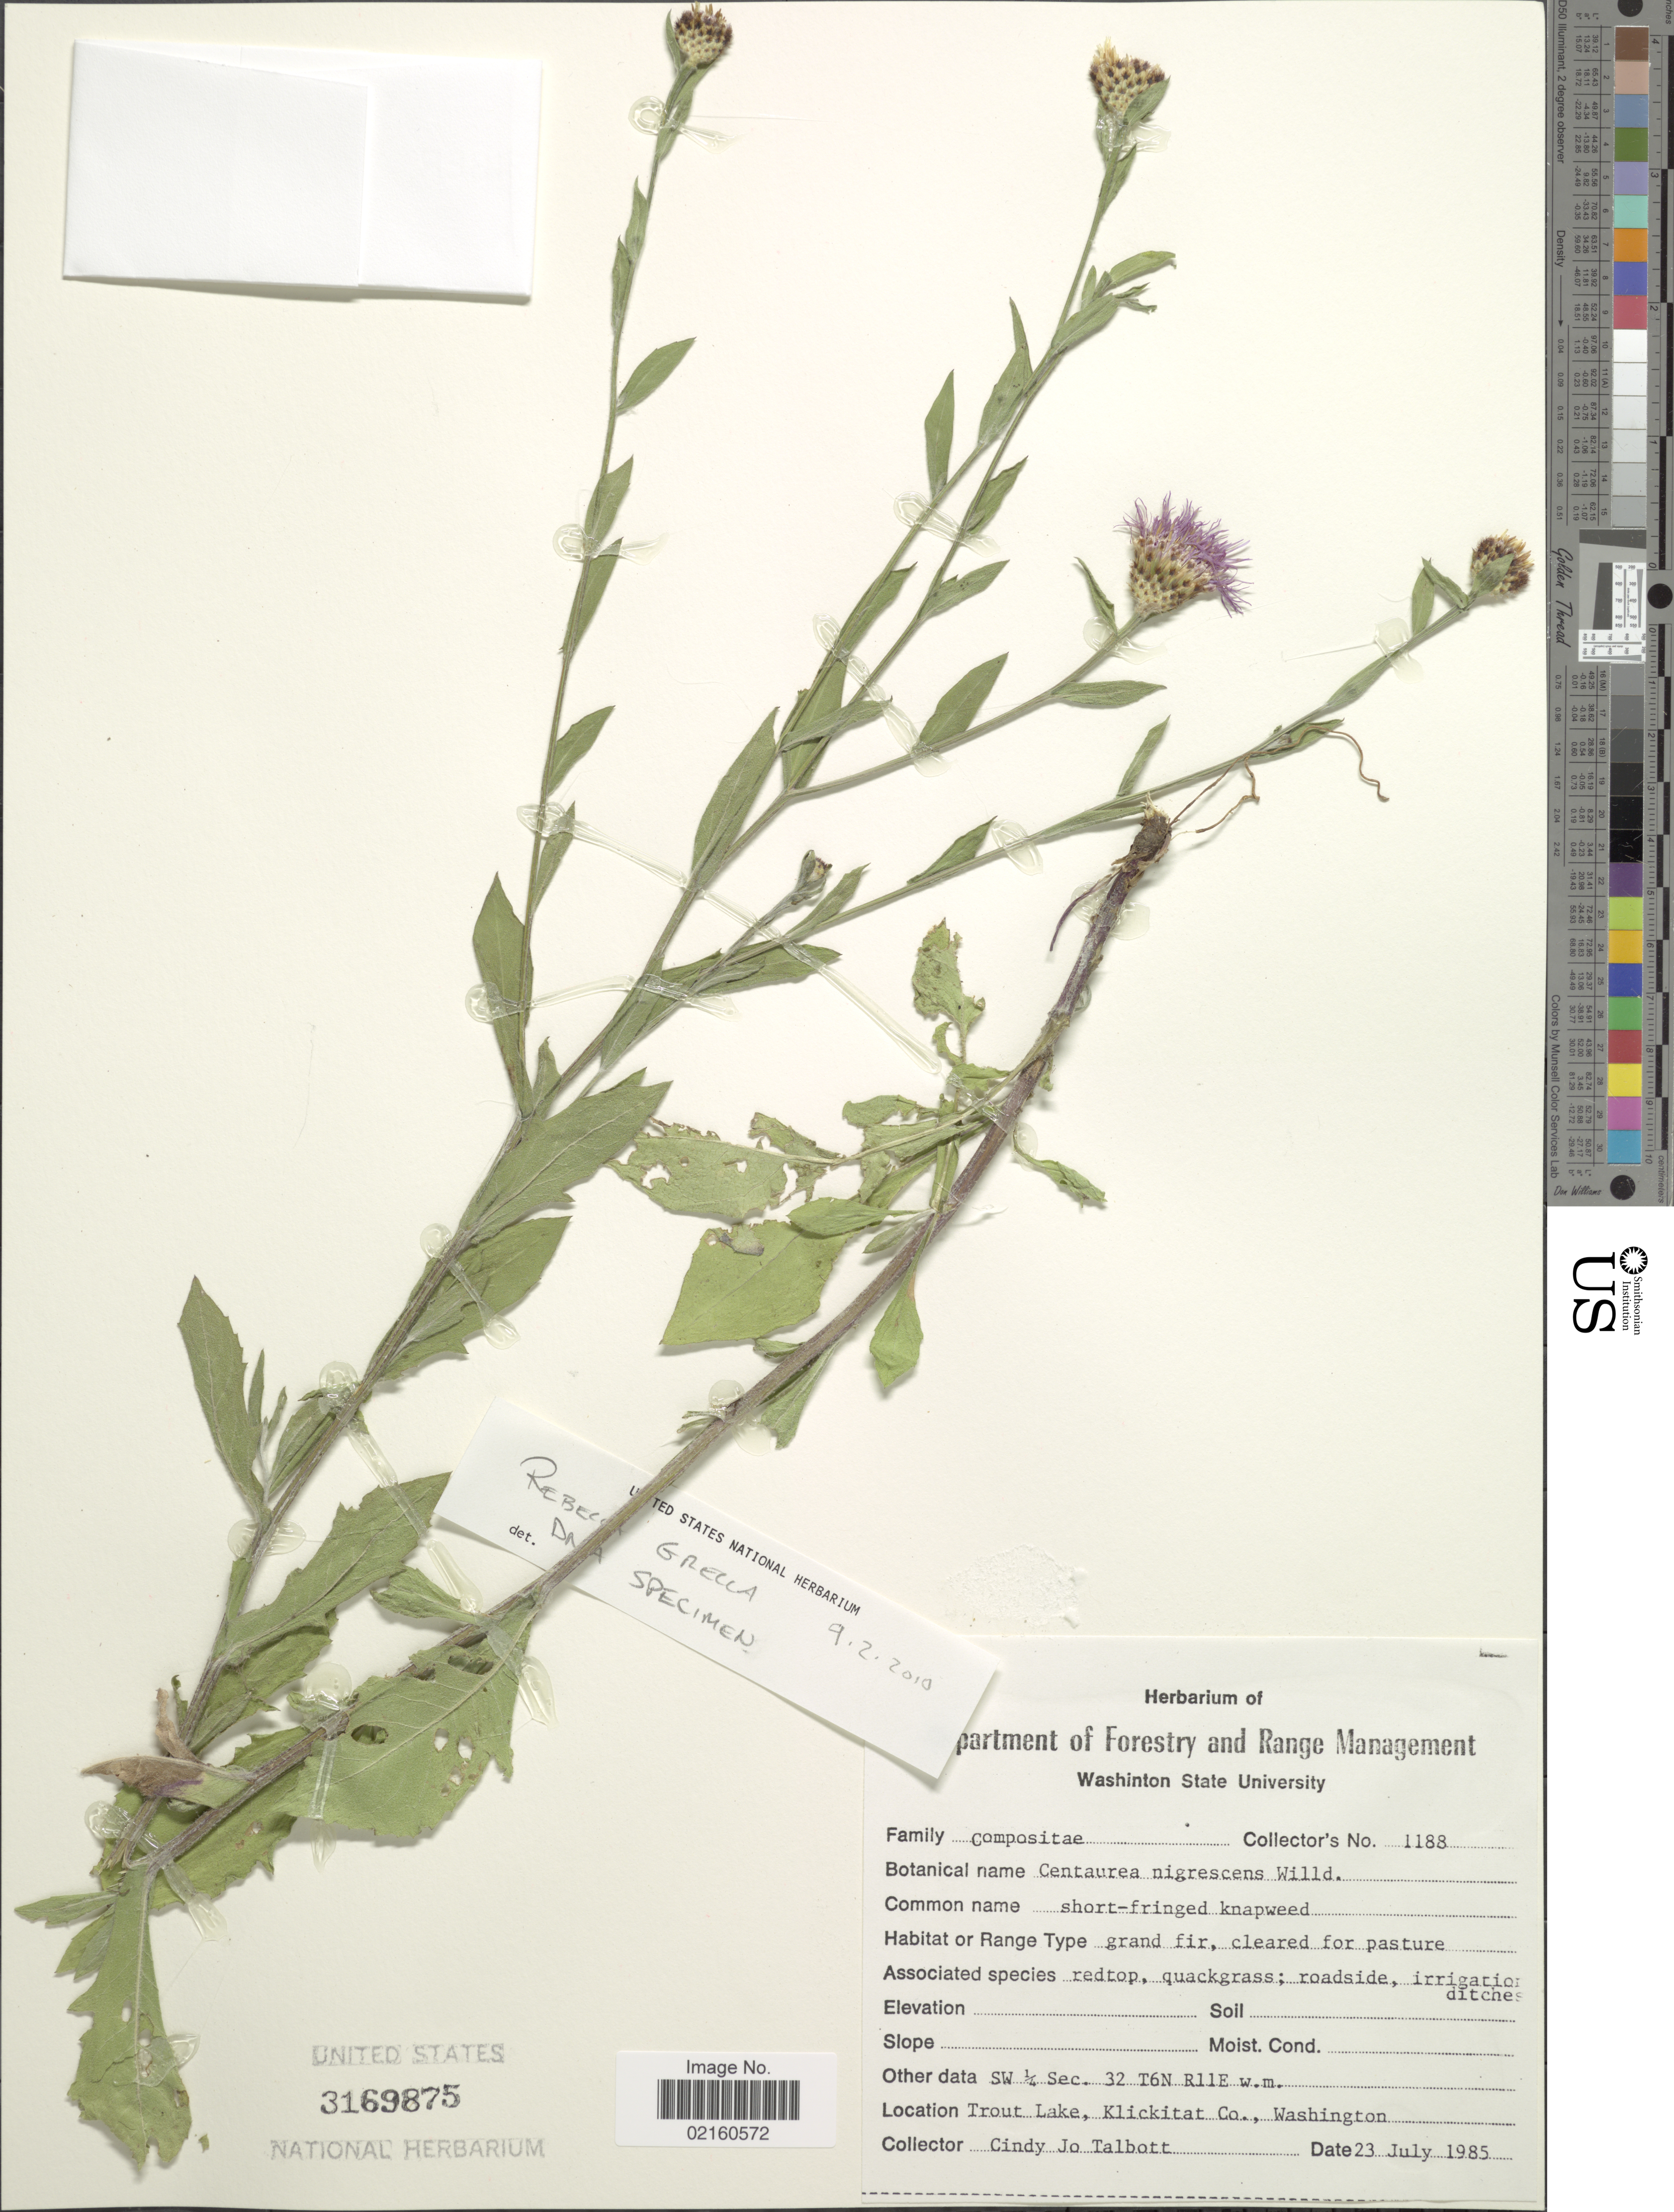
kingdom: Plantae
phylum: Tracheophyta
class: Magnoliopsida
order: Asterales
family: Asteraceae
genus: Centaurea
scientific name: Centaurea nigrescens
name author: Willd.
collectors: C. Talbott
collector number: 1188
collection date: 1985-07-23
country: United States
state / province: Washington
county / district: Klickitat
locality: SW1/4, Sec 32, T6N, R11E, w. m., Trout Lake, Klickitat Co.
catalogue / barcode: US 3169875